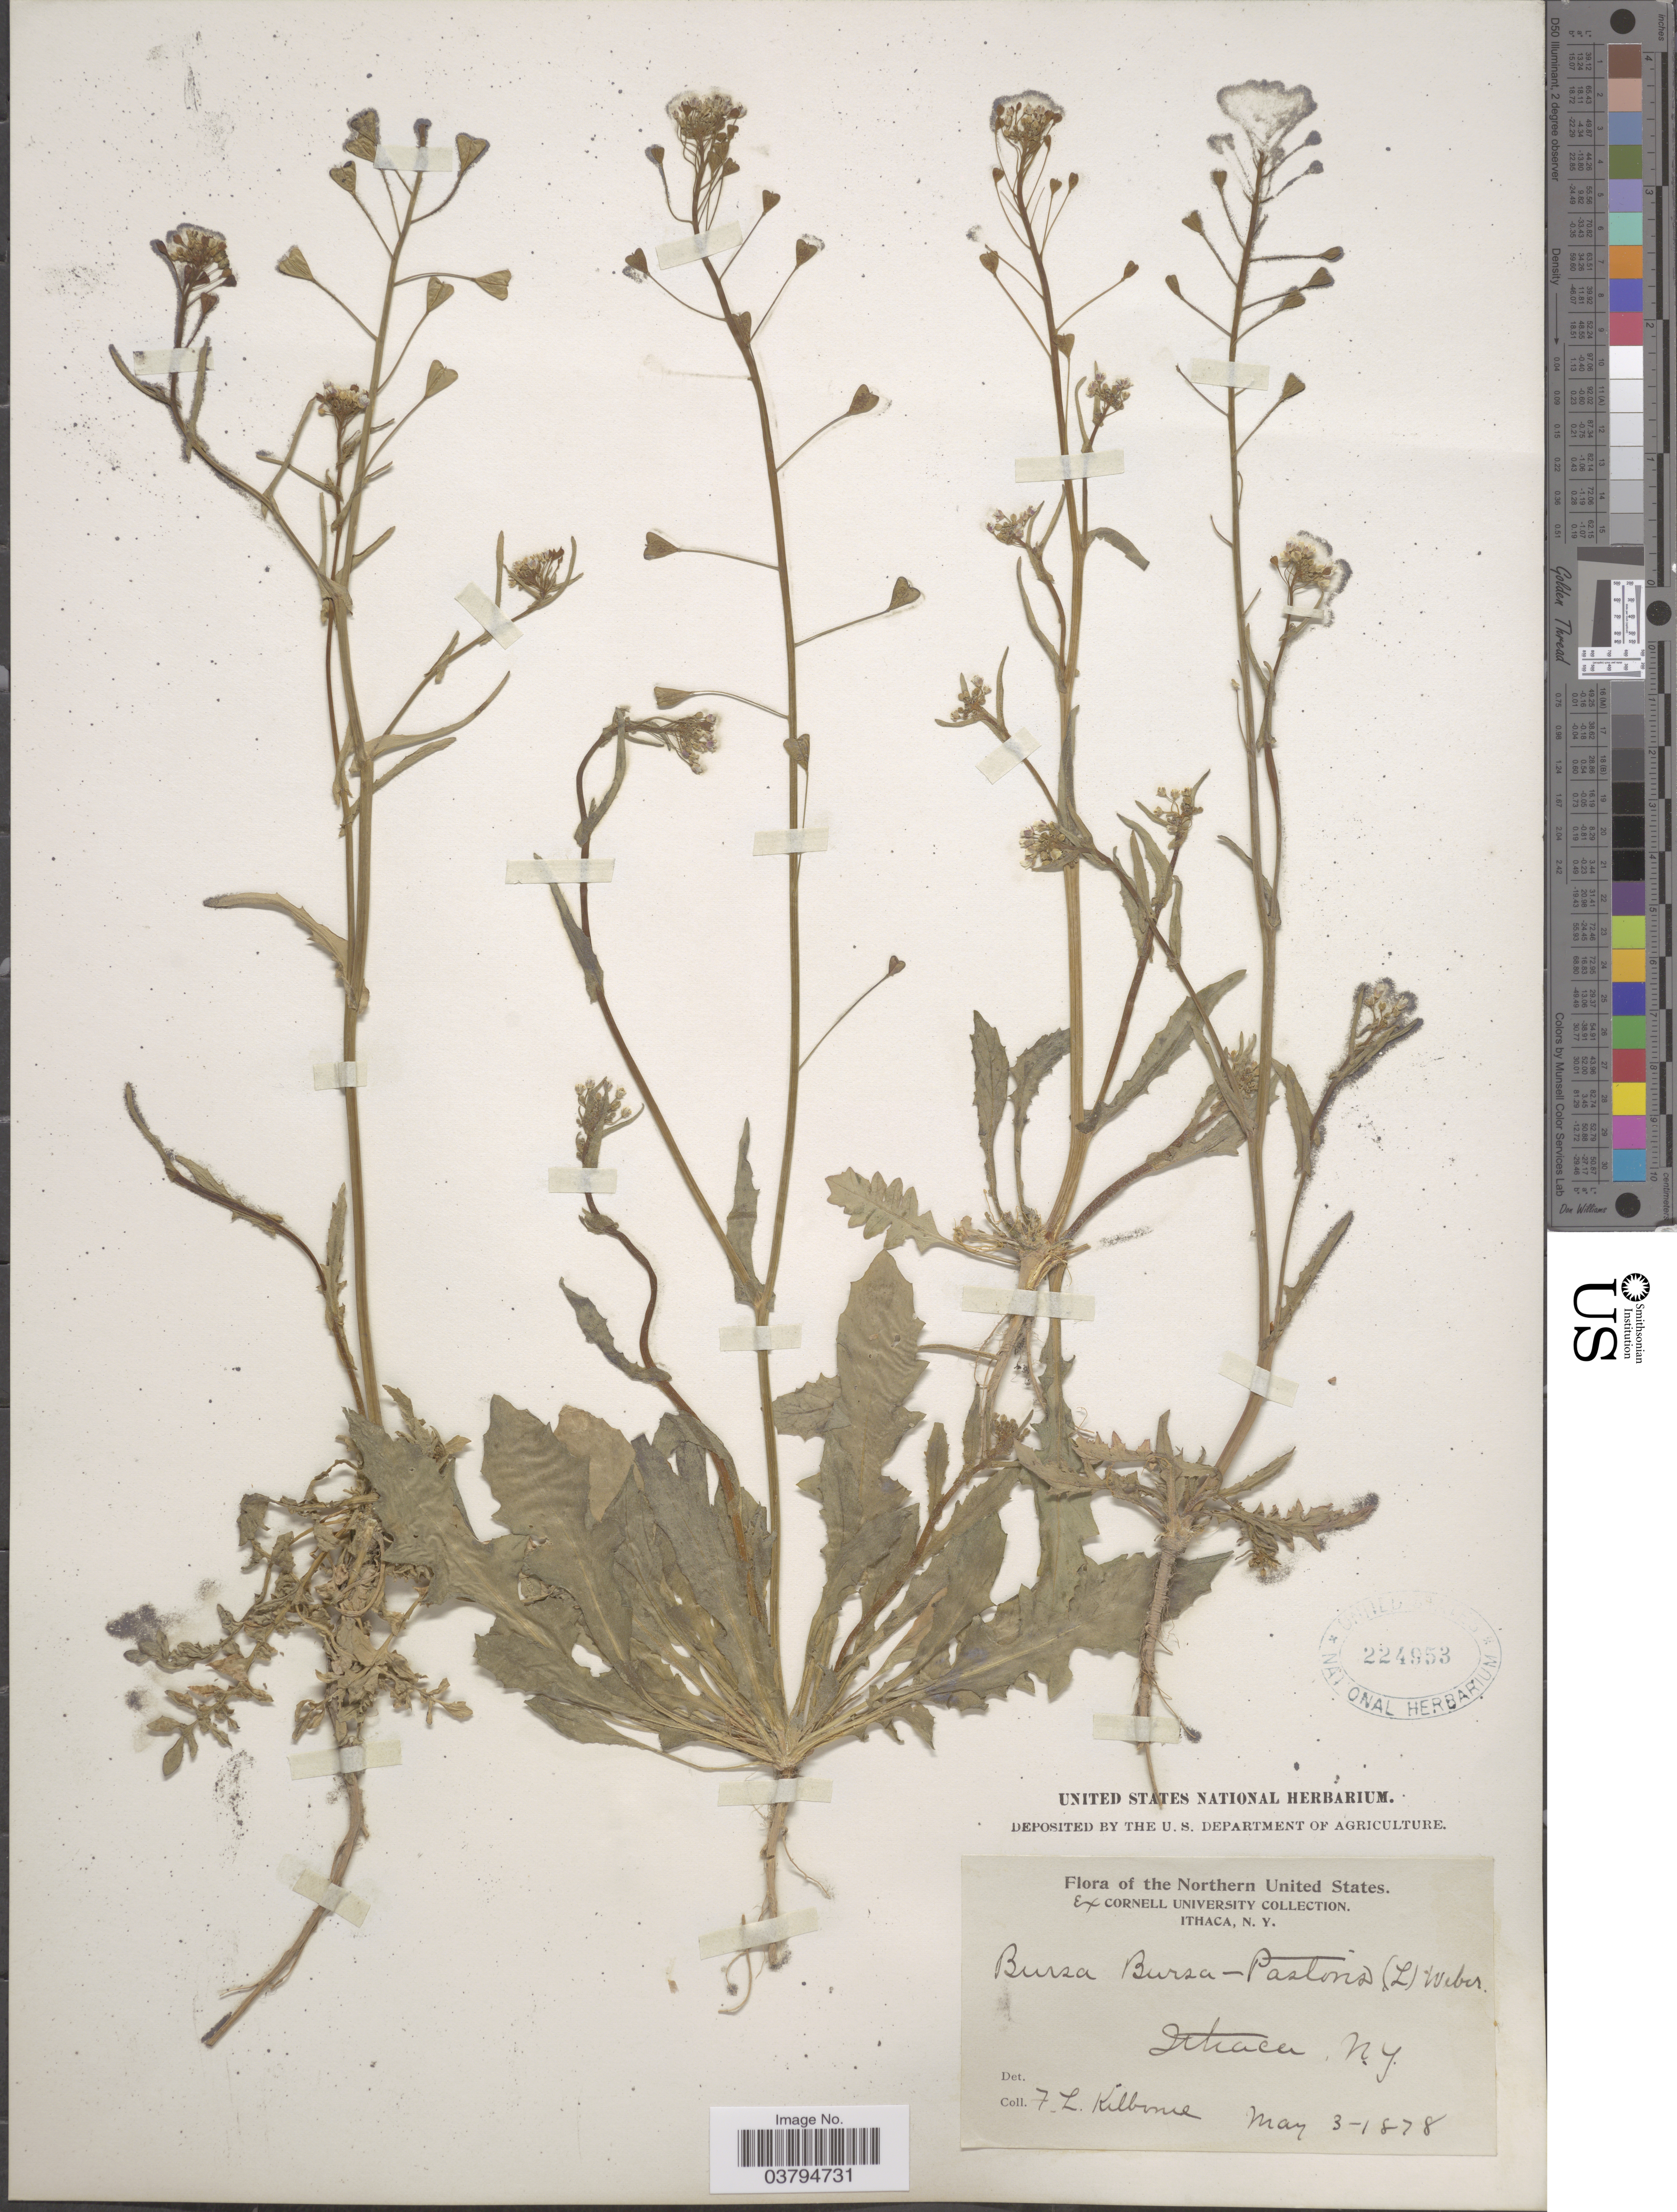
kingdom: Plantae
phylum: Tracheophyta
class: Magnoliopsida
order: Brassicales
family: Brassicaceae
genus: Capsella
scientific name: Capsella bursa-pastoris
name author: (L.) Medik.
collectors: F. L. Kilborne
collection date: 1878-05-03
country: United States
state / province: New York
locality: Northern United States. Ithaca.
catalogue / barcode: US 224953